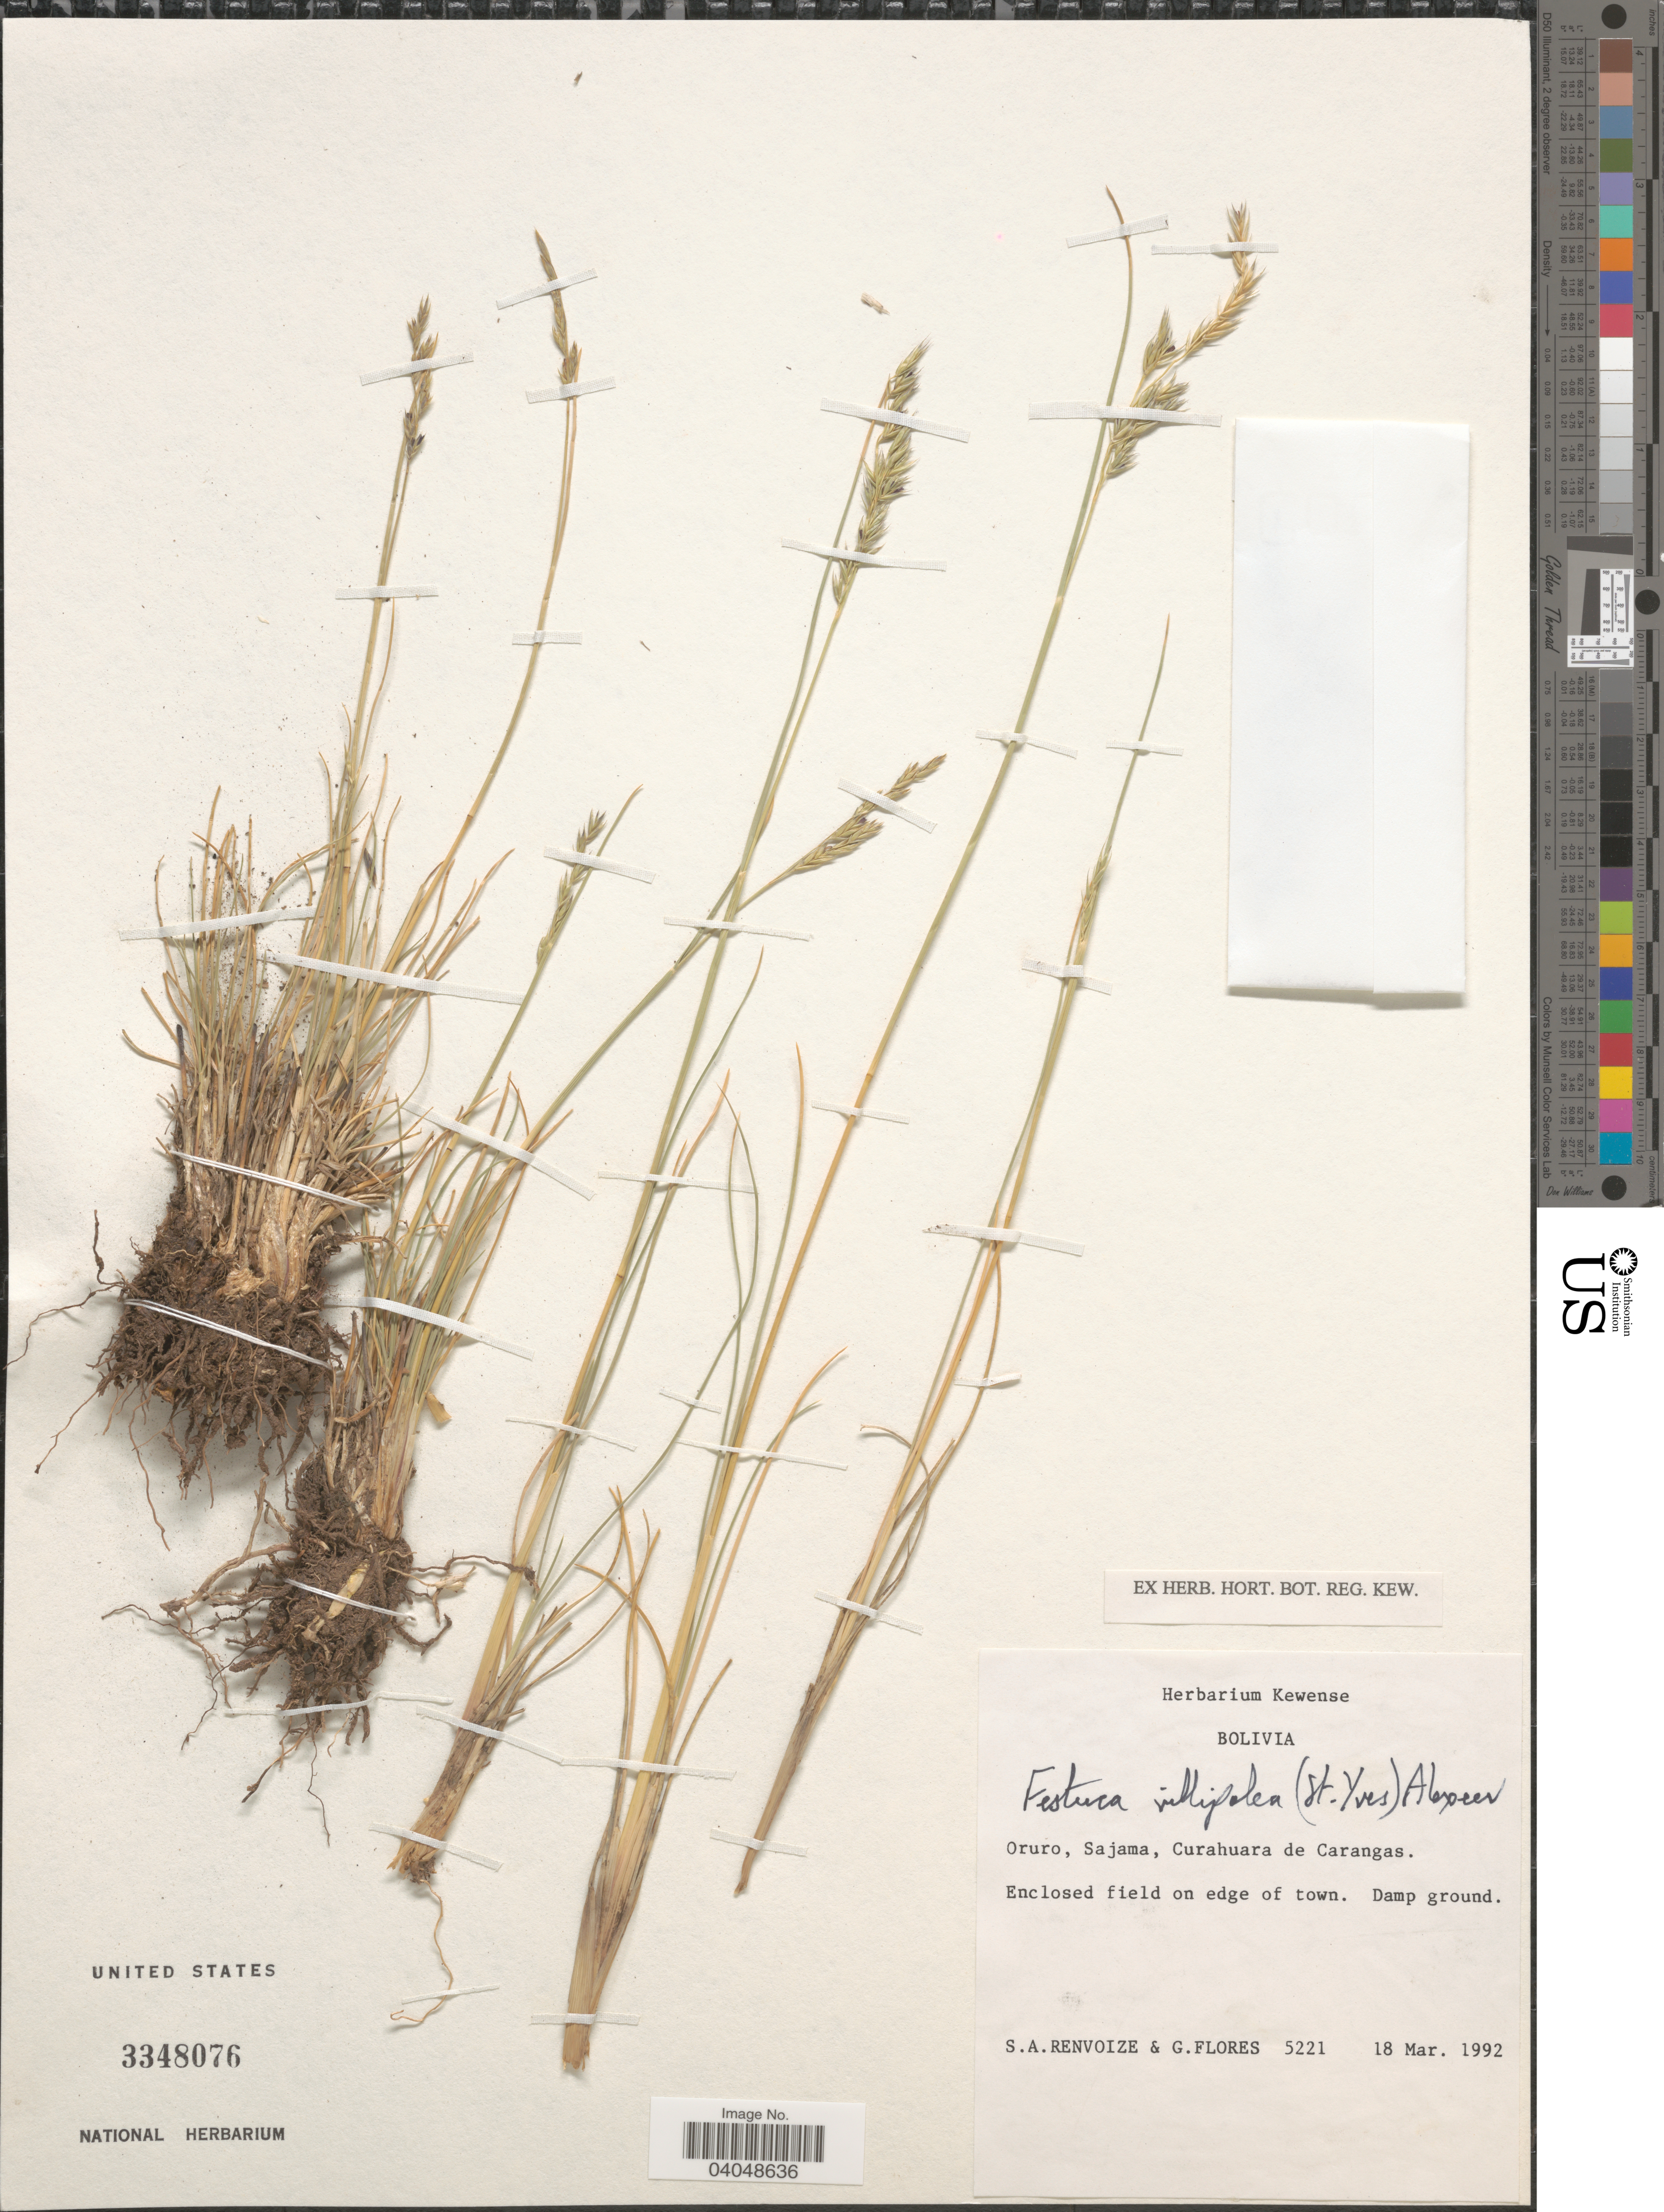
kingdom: Plantae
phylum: Tracheophyta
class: Liliopsida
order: Poales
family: Poaceae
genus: Festuca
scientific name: Festuca villipalea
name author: (St.-Yves) E.B. Alexeev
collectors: S. A. Renvoize & G. Flores F.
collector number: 5221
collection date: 1992-03-18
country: Bolivia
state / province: Oruro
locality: Sajama, Curahuara de Carangas. Enclosed field on edge of town.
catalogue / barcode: US 3348076